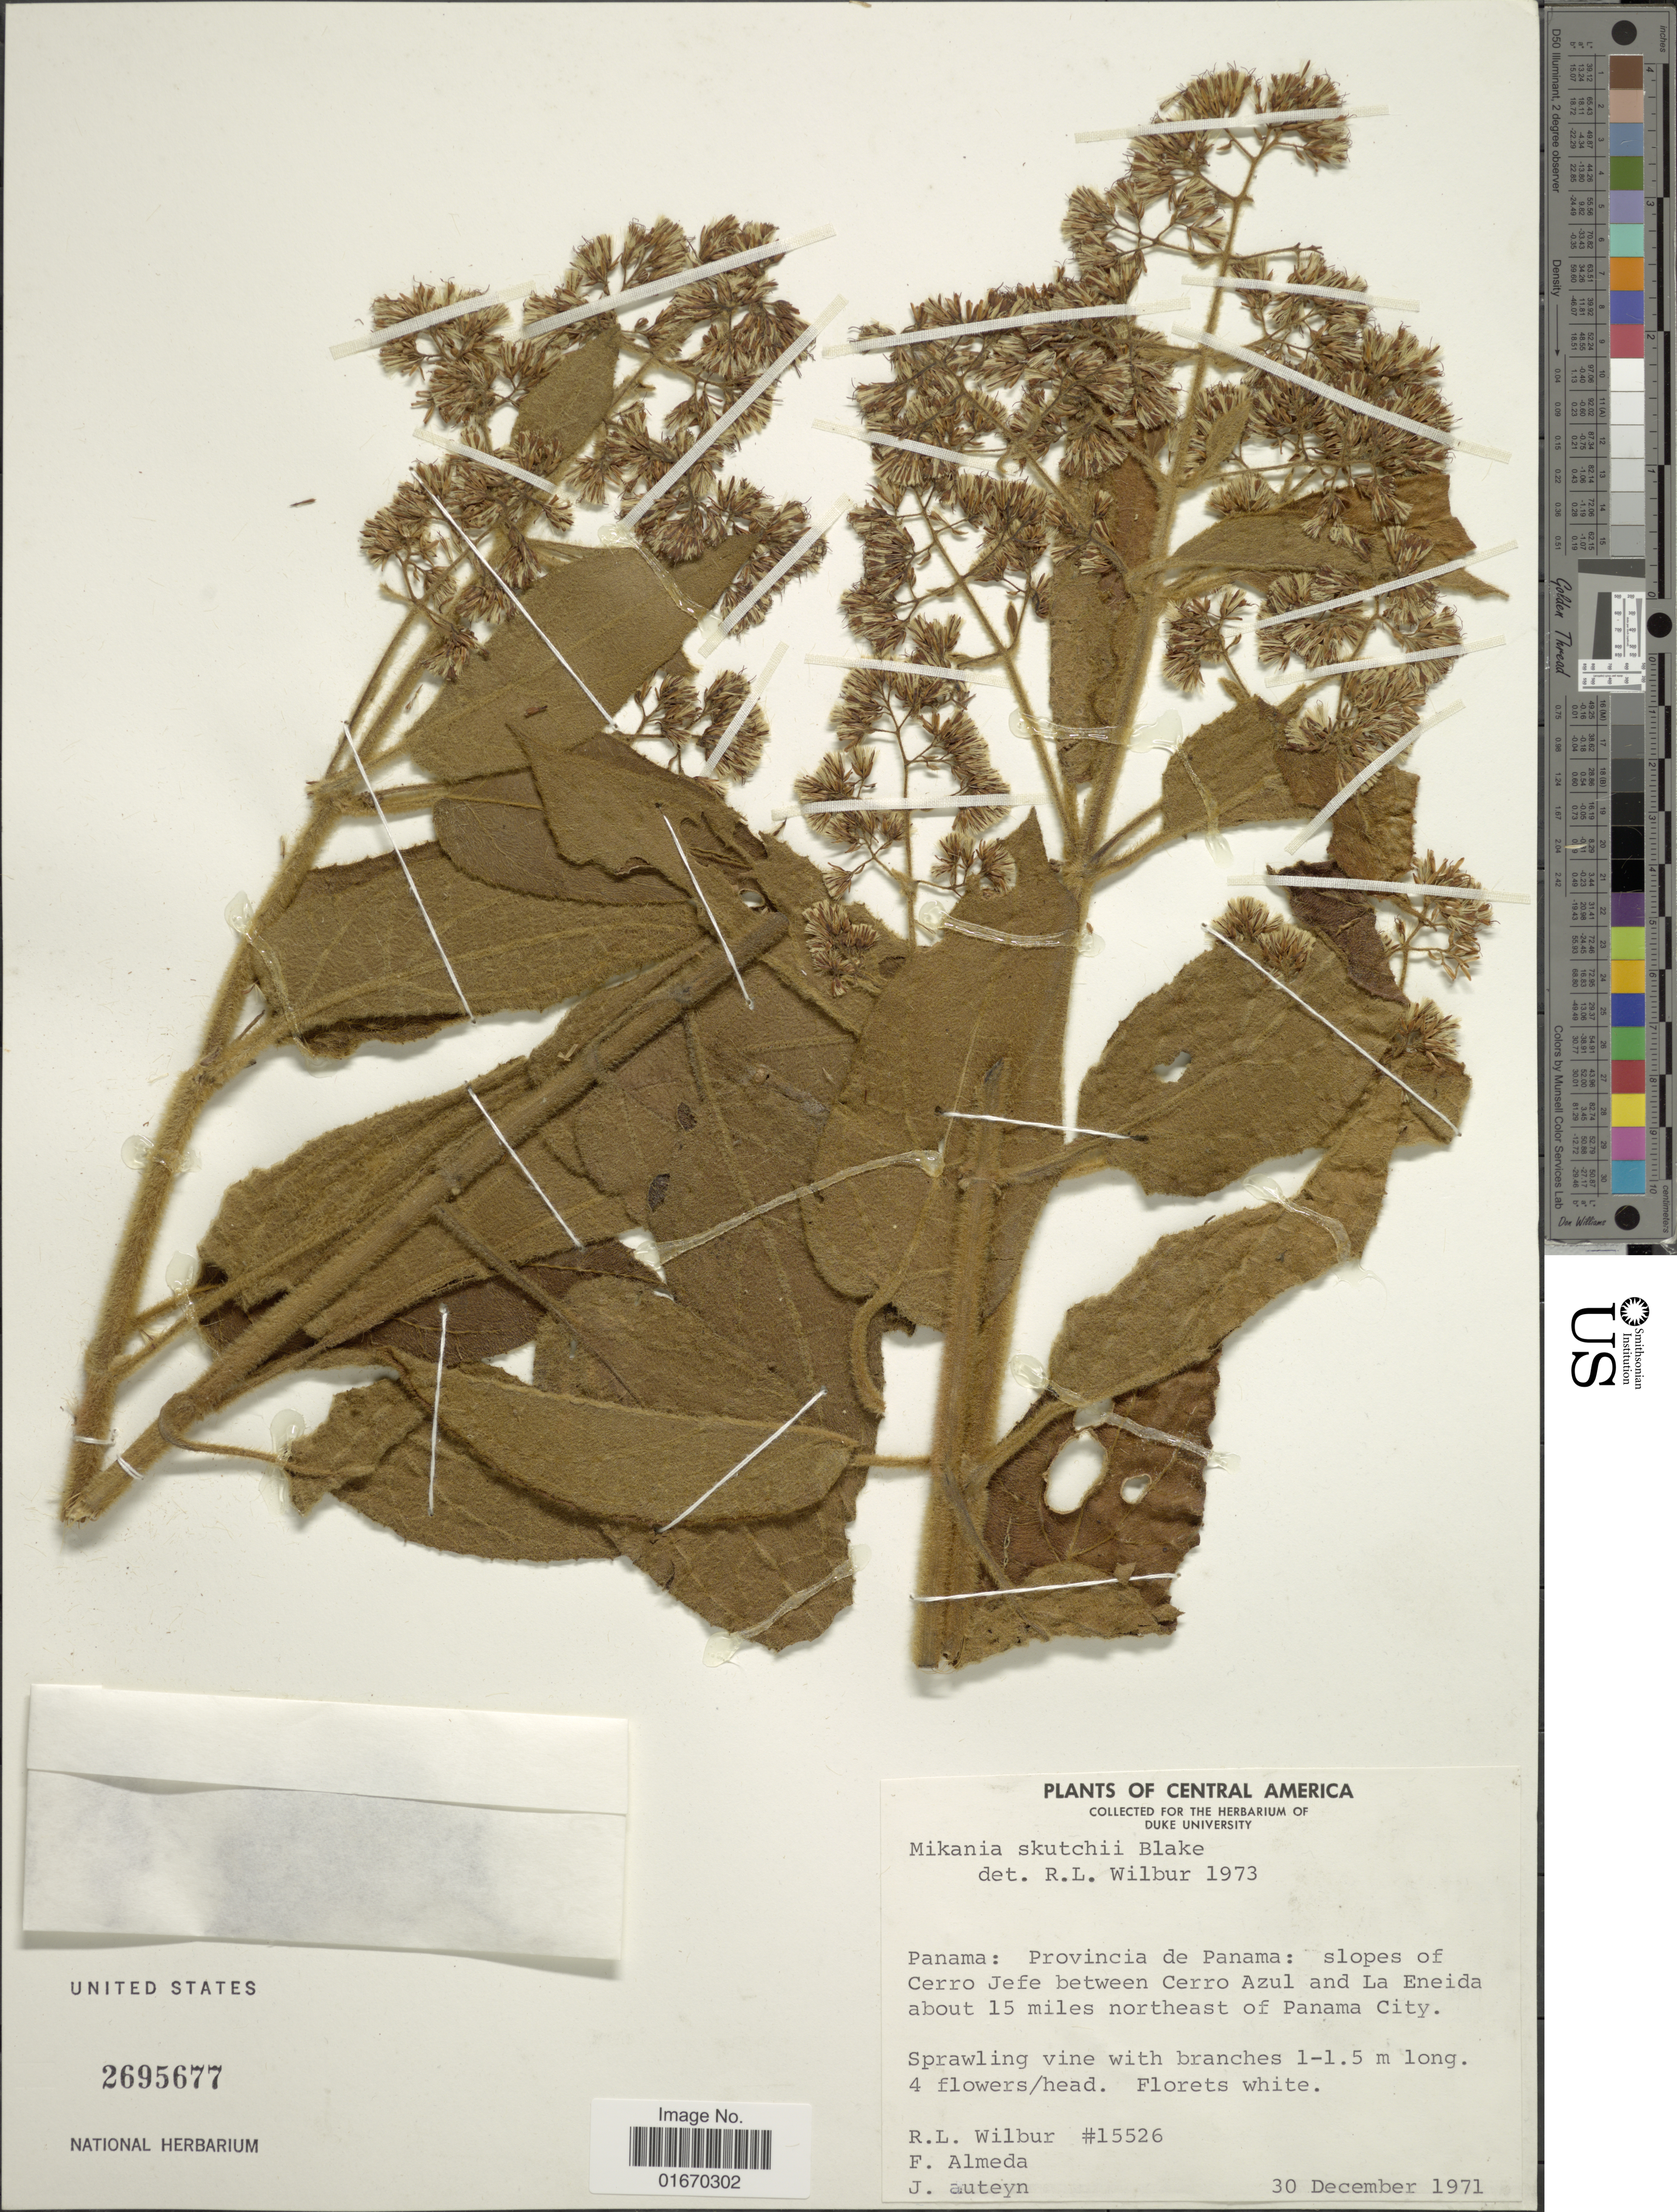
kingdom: Plantae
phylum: Tracheophyta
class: Magnoliopsida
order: Asterales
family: Asteraceae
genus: Mikania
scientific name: Mikania banisteriae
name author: DC.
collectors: R. L. Wilbur, F. Almeda & J. Auteyn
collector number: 15526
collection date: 1971-12-30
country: Panama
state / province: Panamá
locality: Slopes of Cerro Jefe between Cerro Azul and La Eneida about 15 miles northeast of Panama City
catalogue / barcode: US 2695677